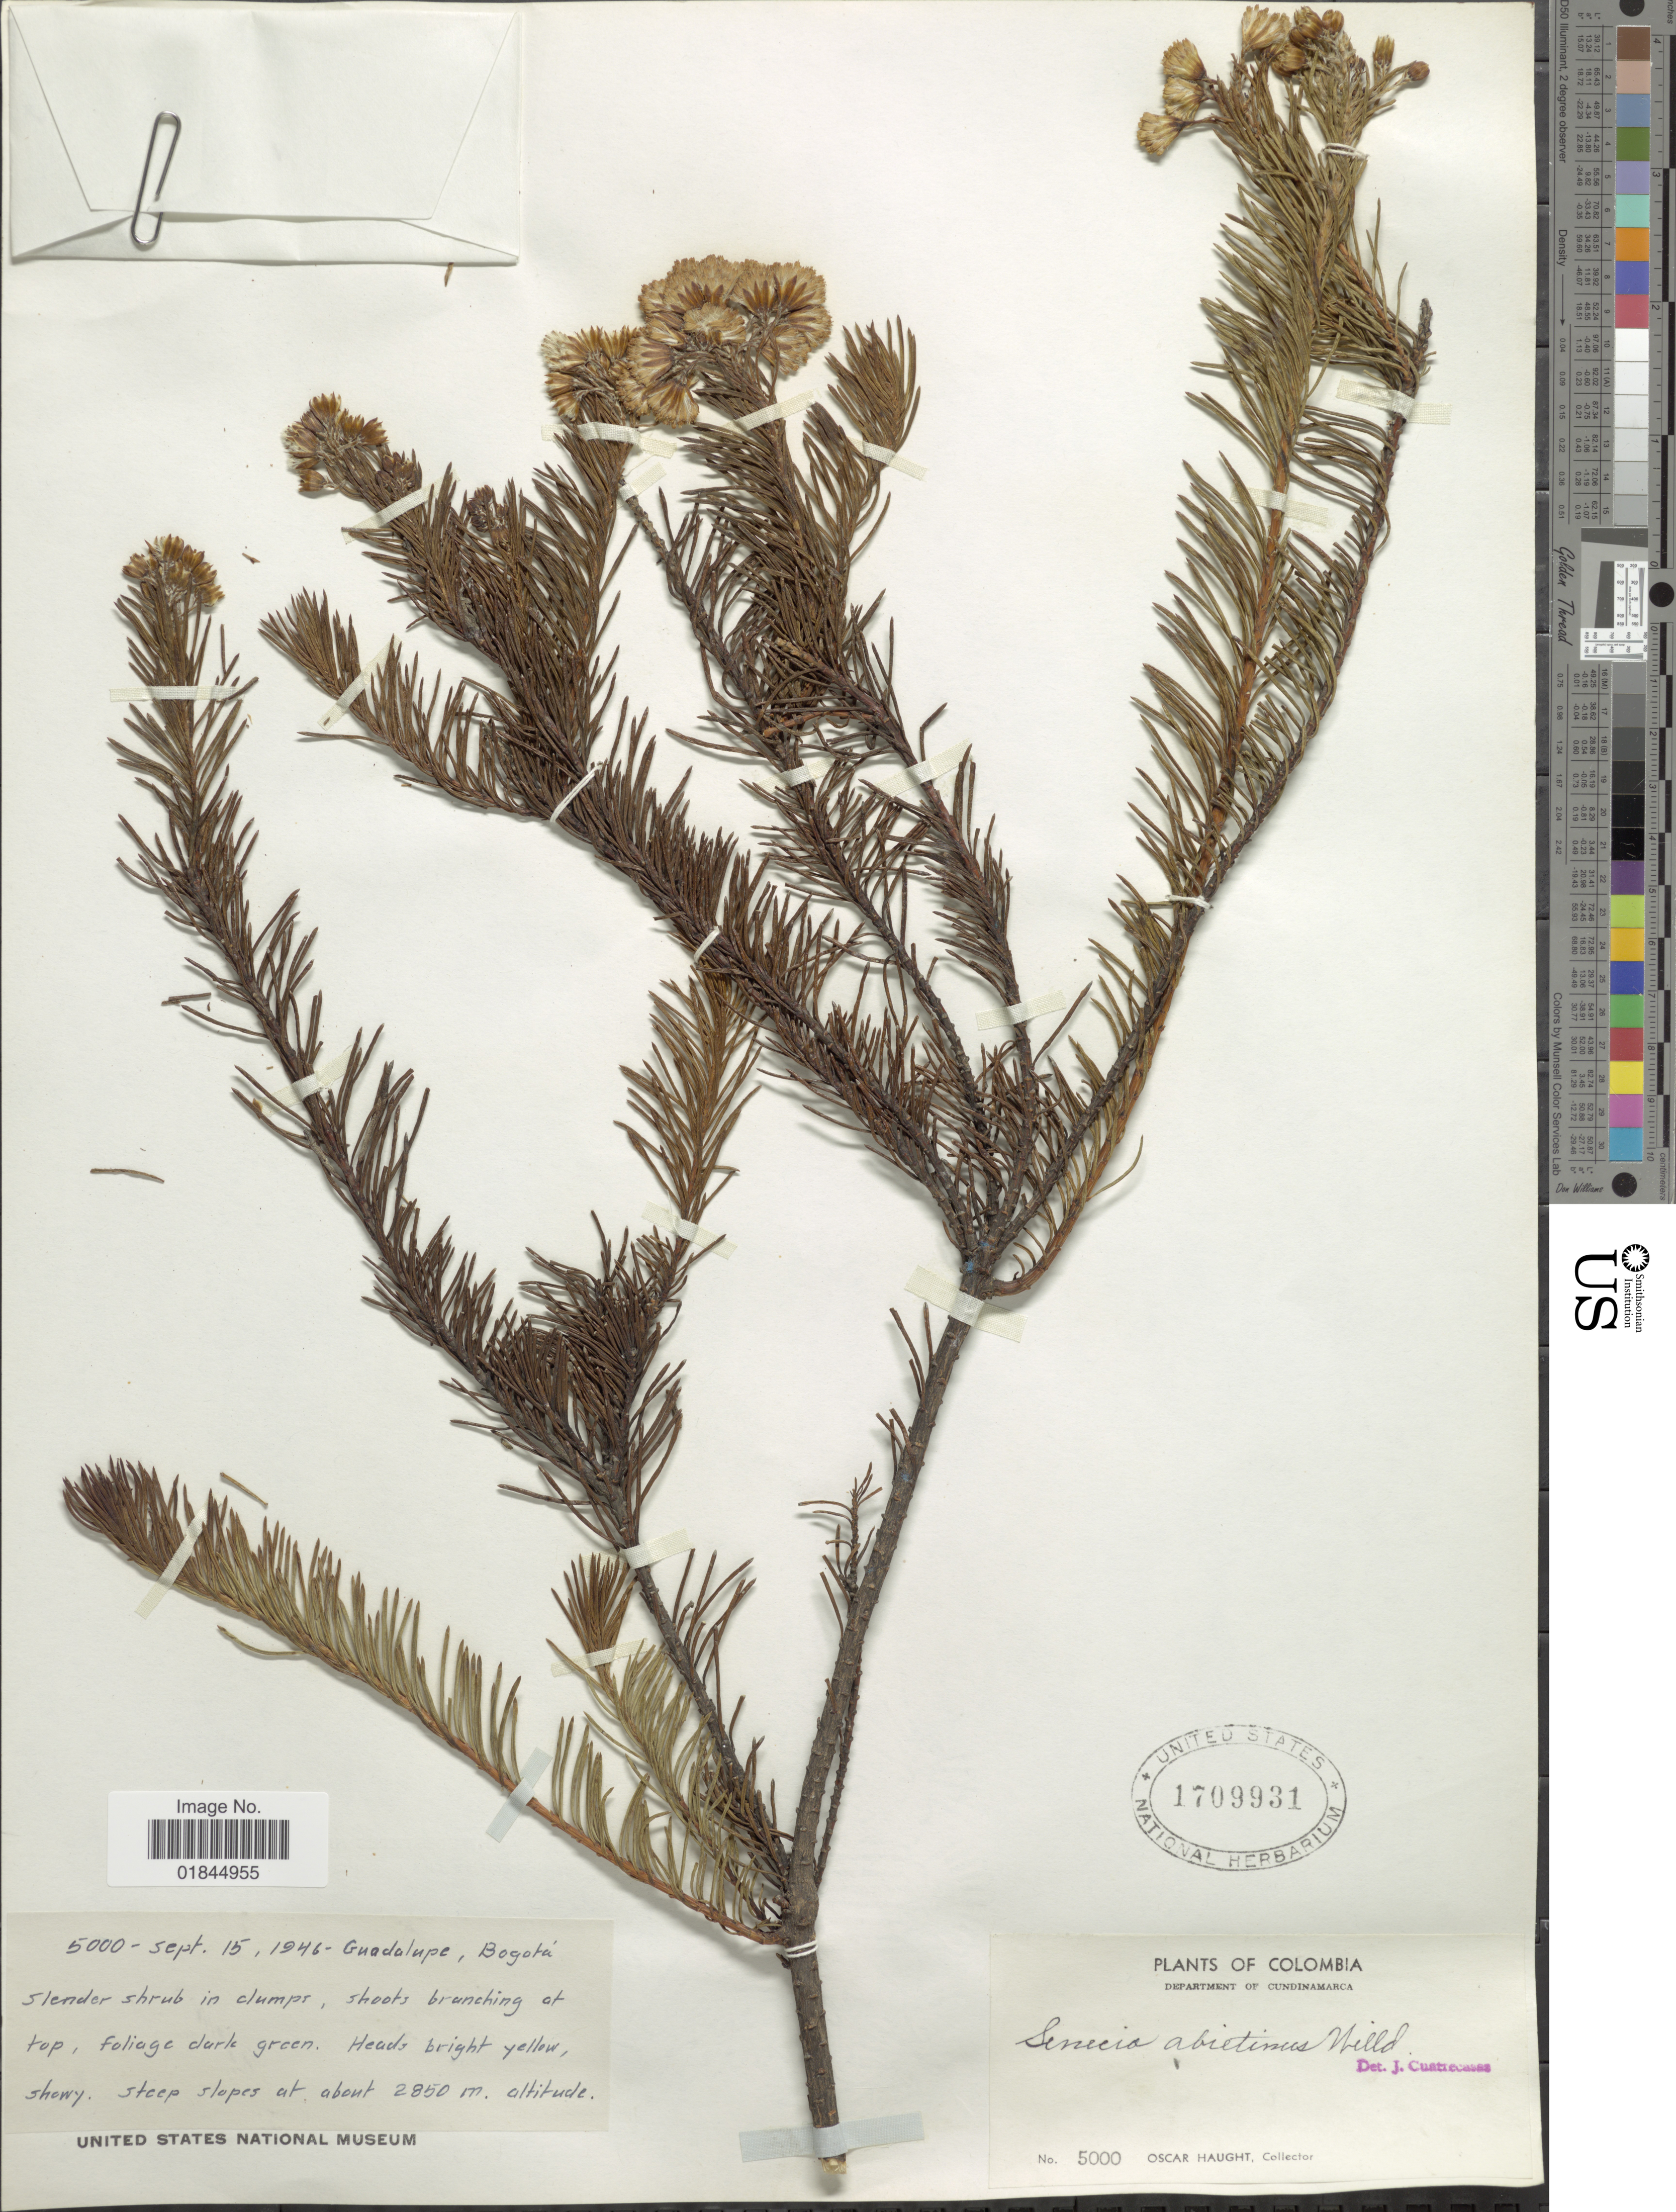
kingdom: Plantae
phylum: Tracheophyta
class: Magnoliopsida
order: Asterales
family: Asteraceae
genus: Pentacalia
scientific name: Pentacalia abietina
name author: (Willd. ex Wedd.) Cuatrec.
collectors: O. L. Haught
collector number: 5000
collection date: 1946-09-15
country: Colombia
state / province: Cundinamarca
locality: Guadelupe, Bogota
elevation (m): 2850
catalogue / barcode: US 1709931